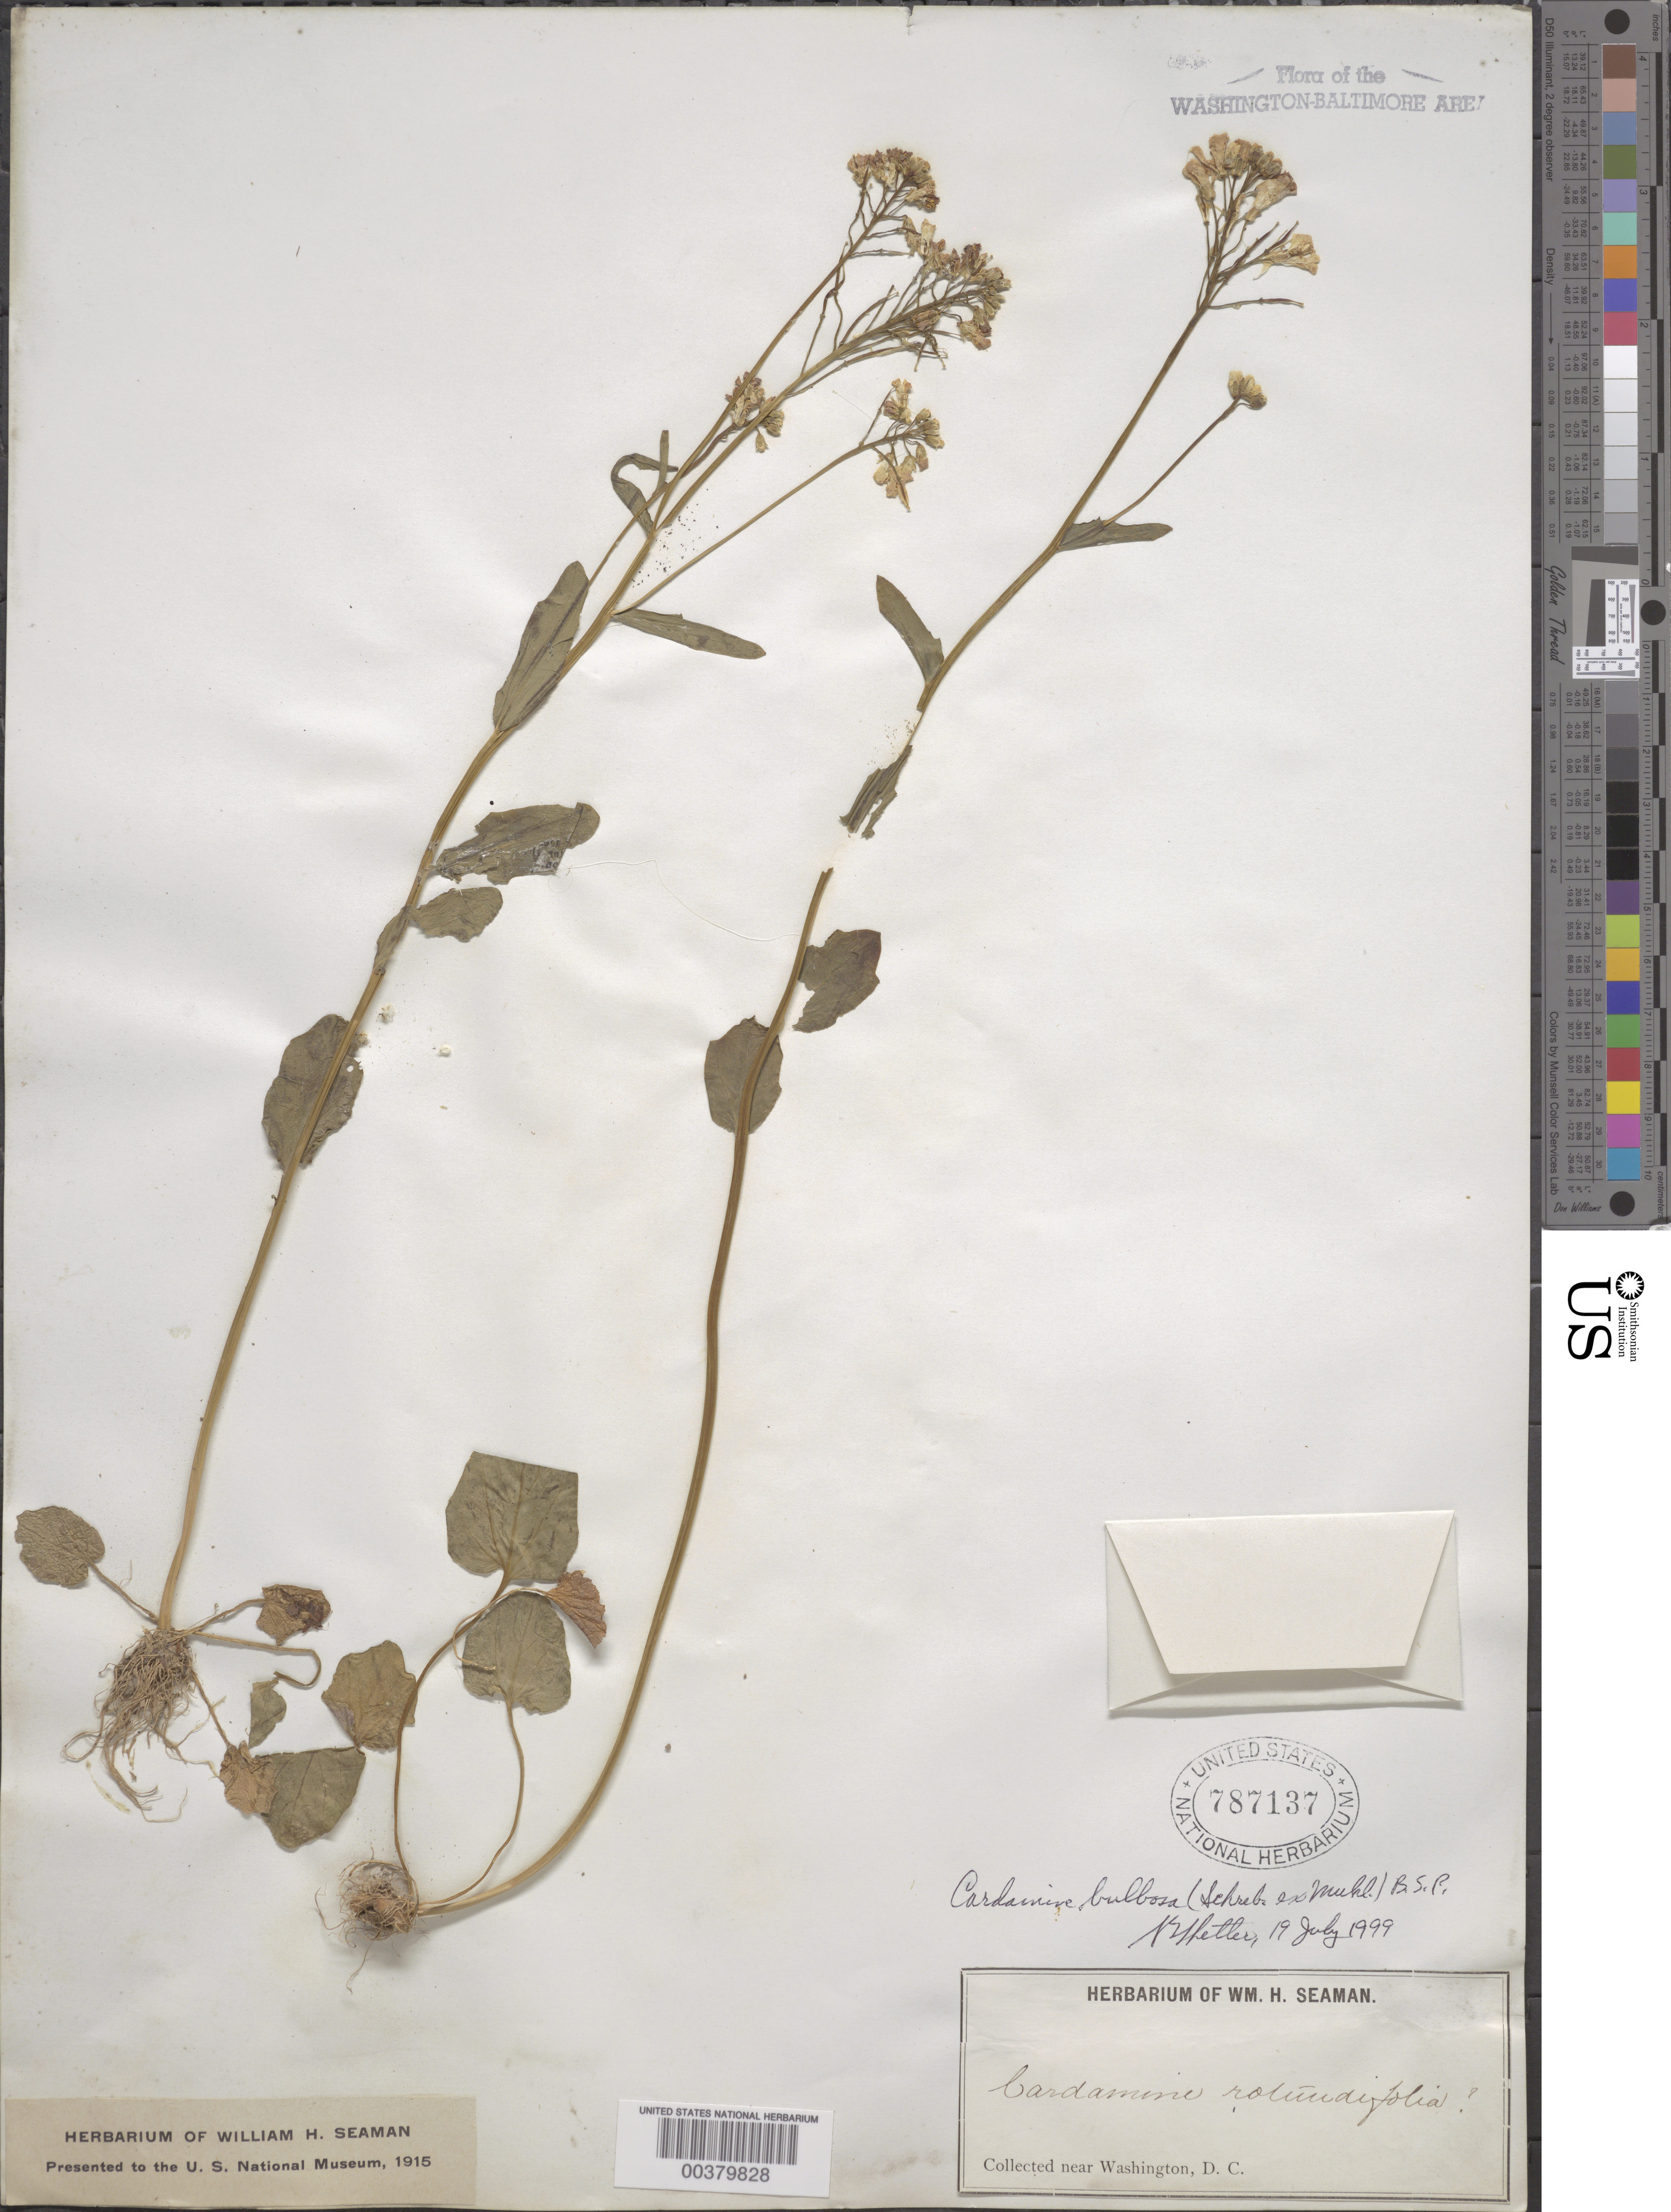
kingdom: Plantae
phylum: Tracheophyta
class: Magnoliopsida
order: Brassicales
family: Brassicaceae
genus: Cardamine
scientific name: Cardamine bulbosa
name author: (Schreb. ex Muhl.) Britton et al.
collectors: W. Seaman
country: United States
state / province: District of Columbia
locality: Washington DC Area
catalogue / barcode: US 787137